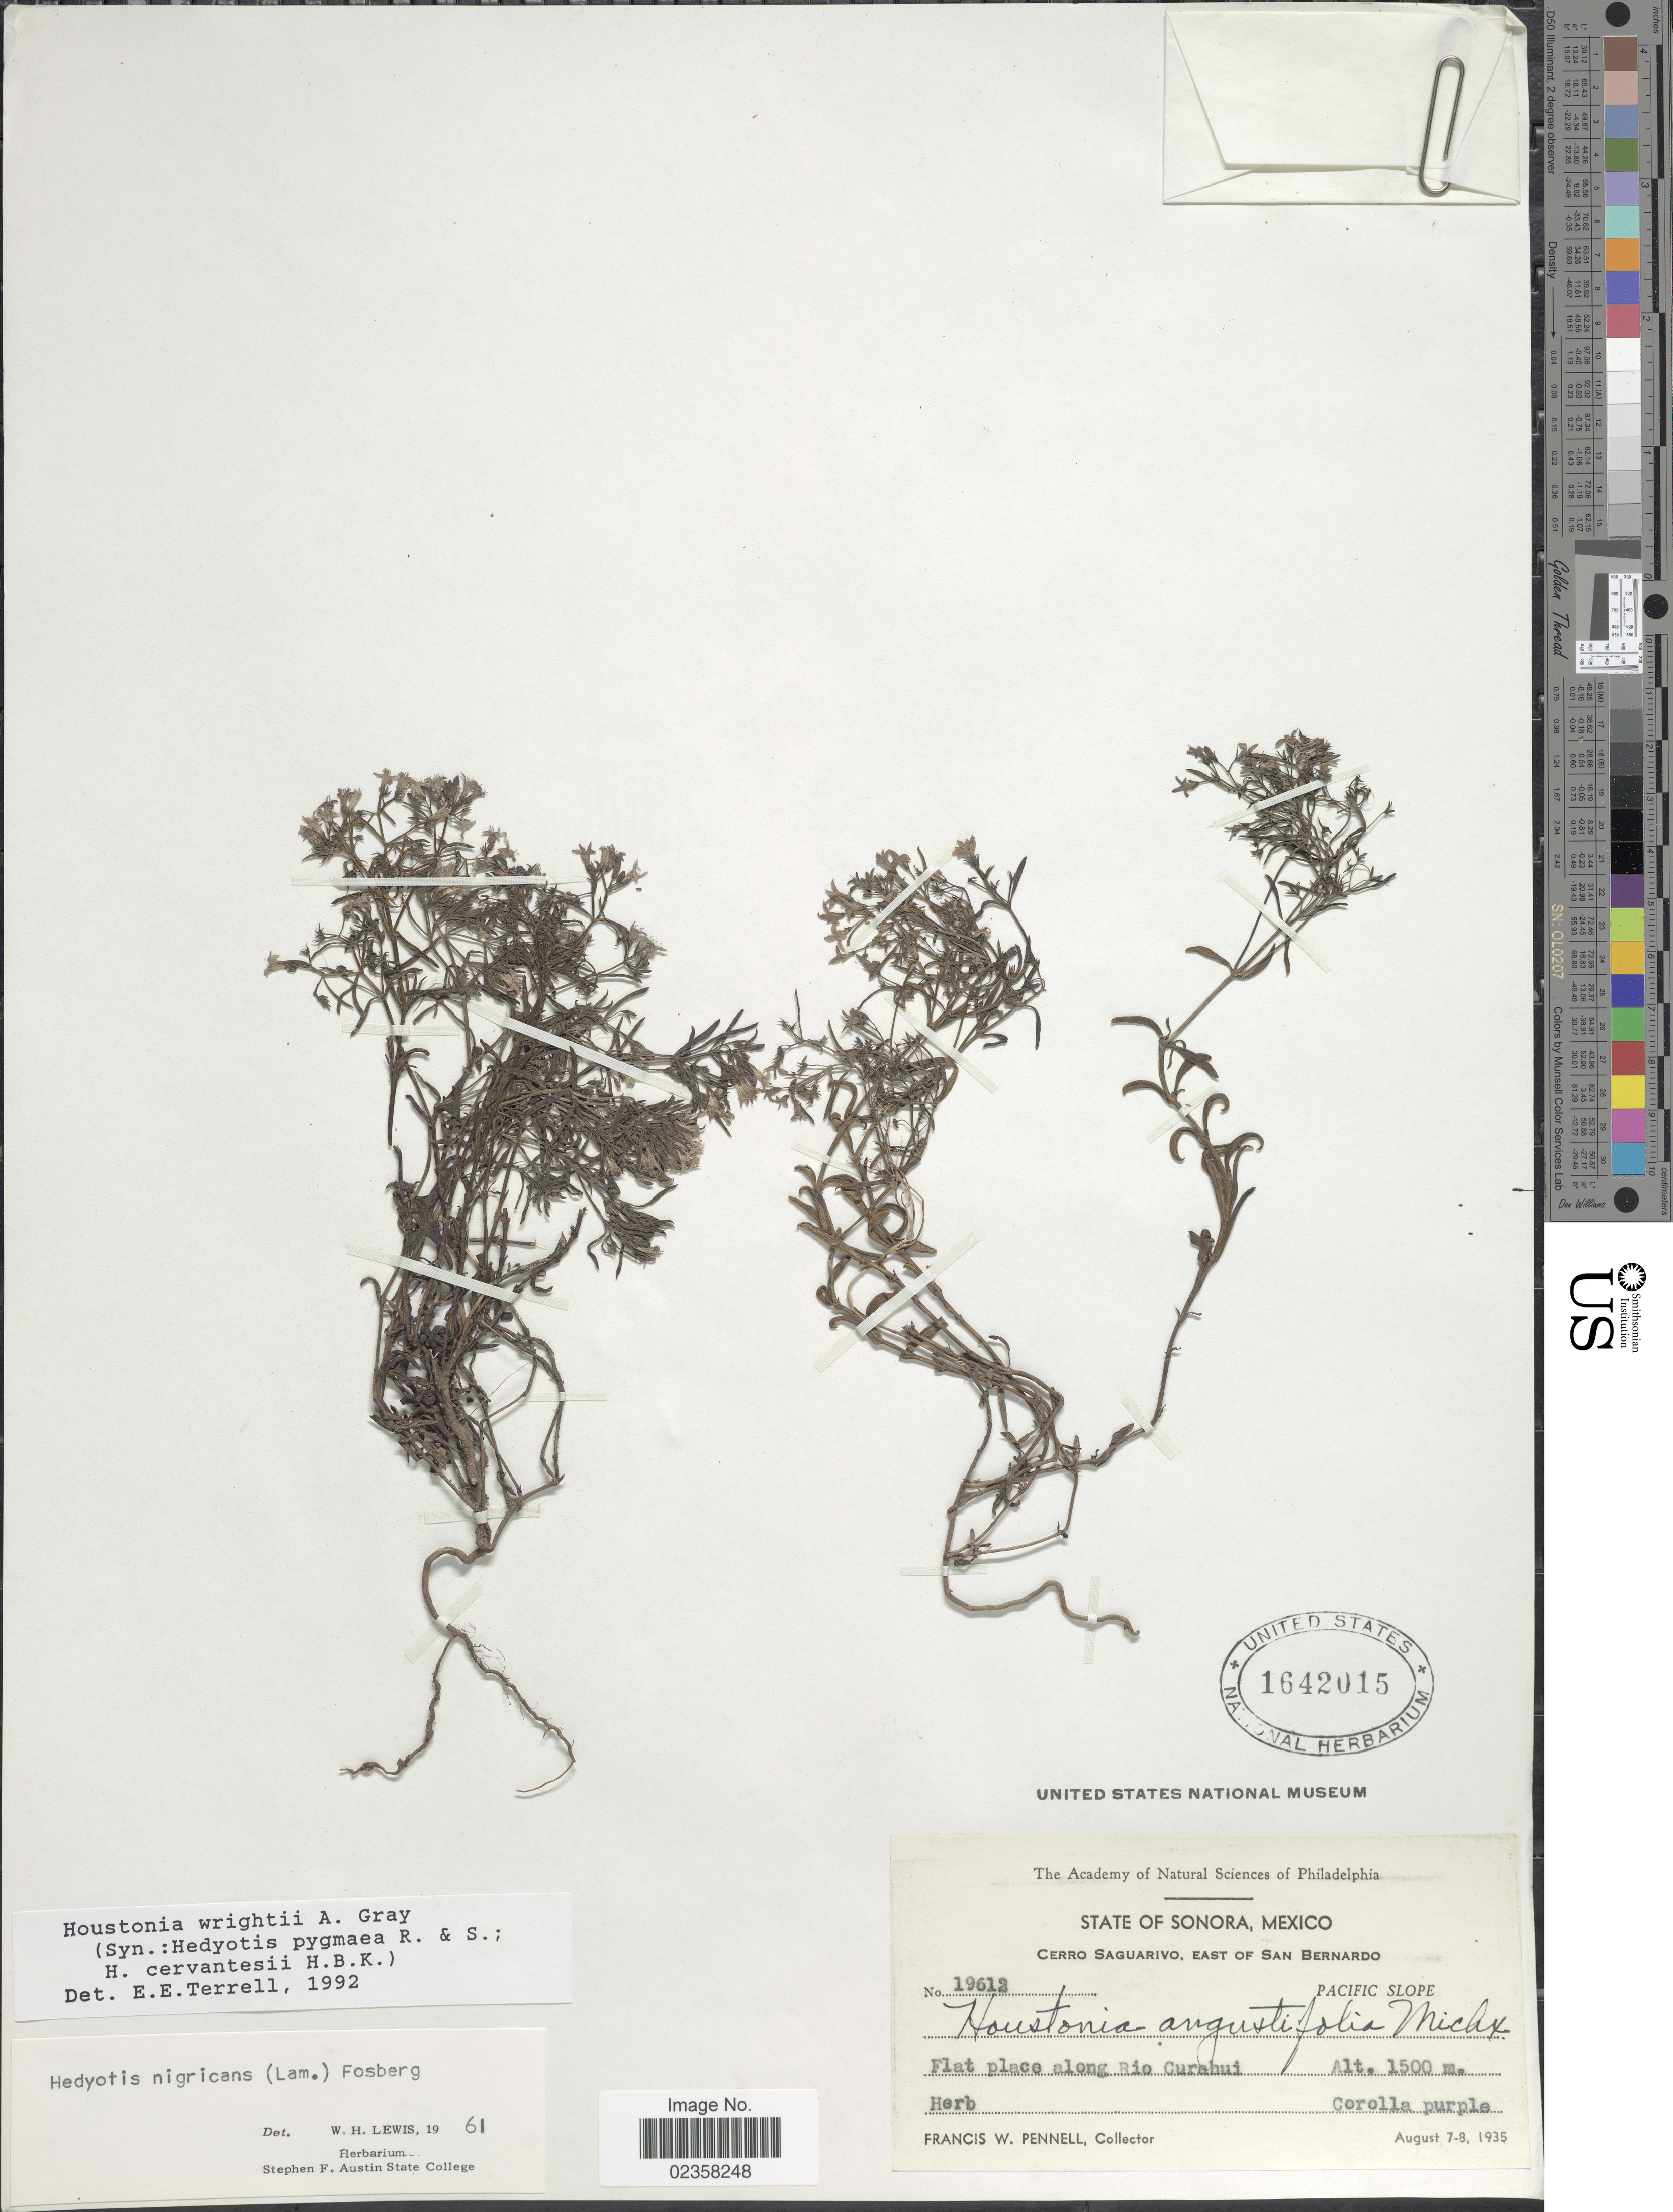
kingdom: Plantae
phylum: Tracheophyta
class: Magnoliopsida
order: Gentianales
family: Rubiaceae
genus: Houstonia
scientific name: Houstonia wrightii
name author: (A. Gray) A. Gray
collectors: F. W. Pennell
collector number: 19612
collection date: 1935-08-07/1935-08-08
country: Mexico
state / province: Sonora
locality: Cerro Saguarivo, East of San Bernardo, Pacific Slope, Flat place along Rio Curahui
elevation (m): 1500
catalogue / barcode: US 1642015